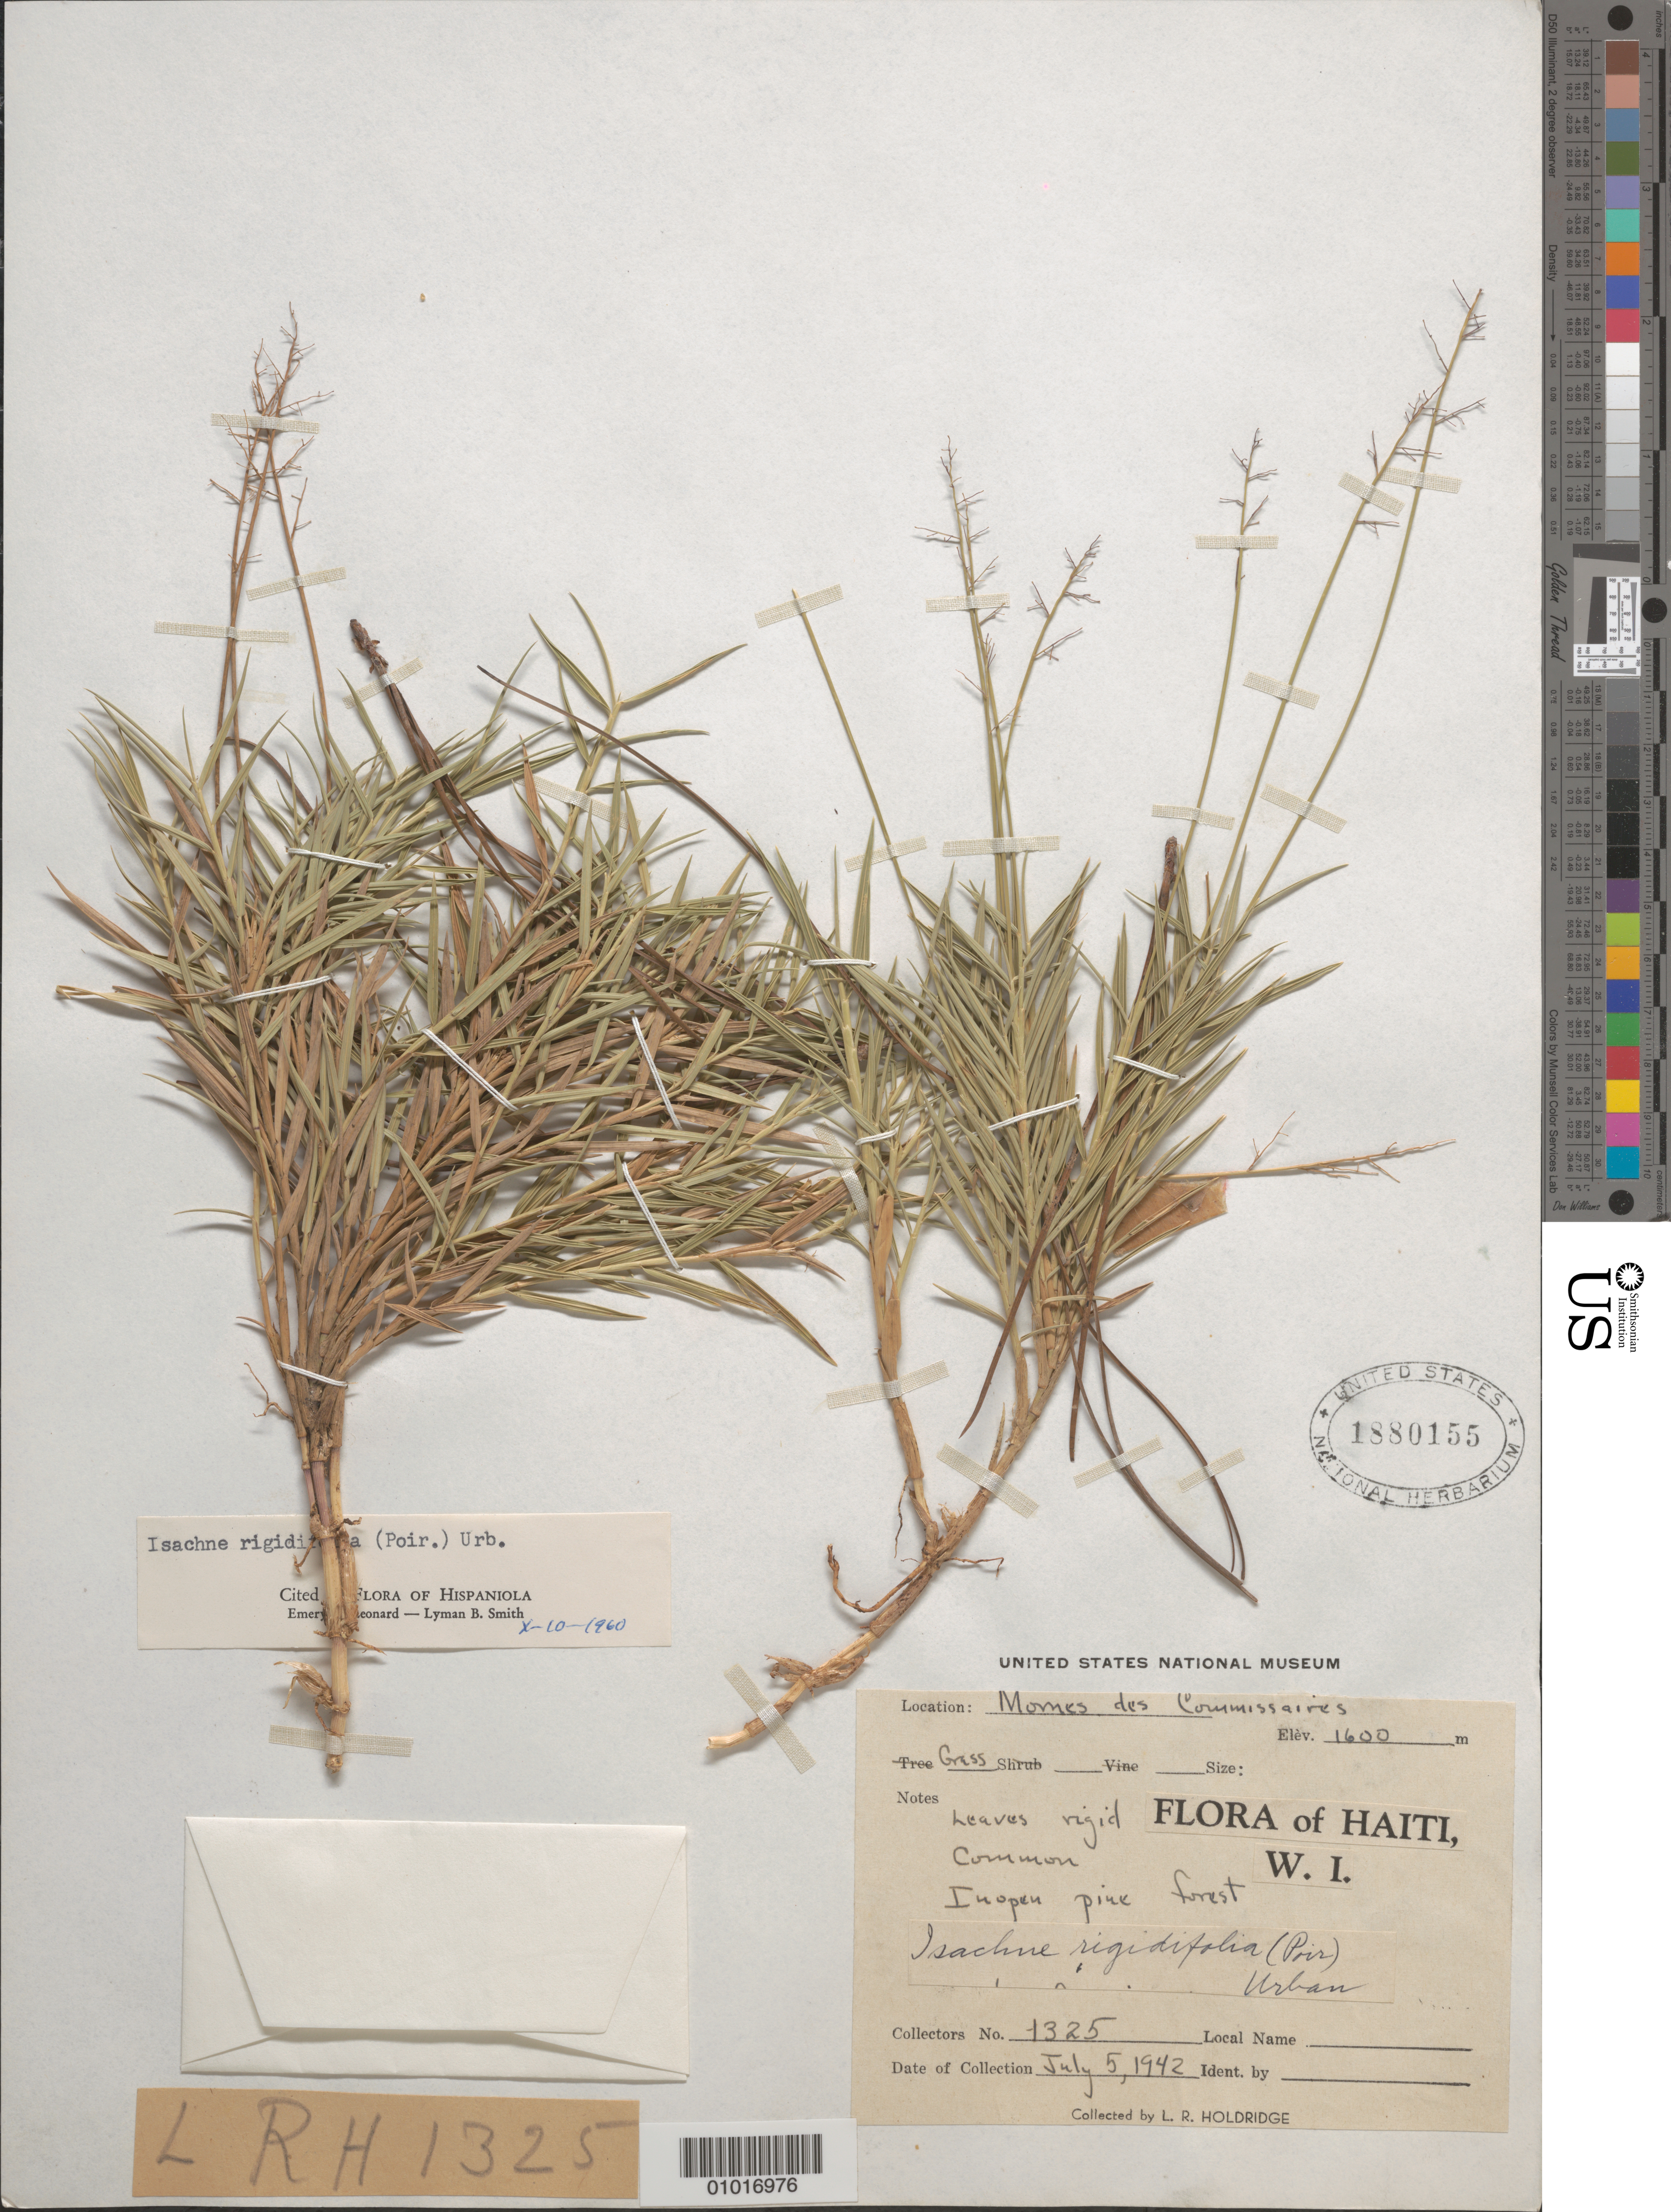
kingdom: Plantae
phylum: Tracheophyta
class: Liliopsida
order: Poales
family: Poaceae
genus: Isachne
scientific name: Isachne rigidifolia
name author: (Poir.) Urb.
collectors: L. Holdridge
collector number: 1325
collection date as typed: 05 Jul 1942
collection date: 1942-07-05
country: Haiti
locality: Mornes des Commissaires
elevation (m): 1600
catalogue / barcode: US 1880155